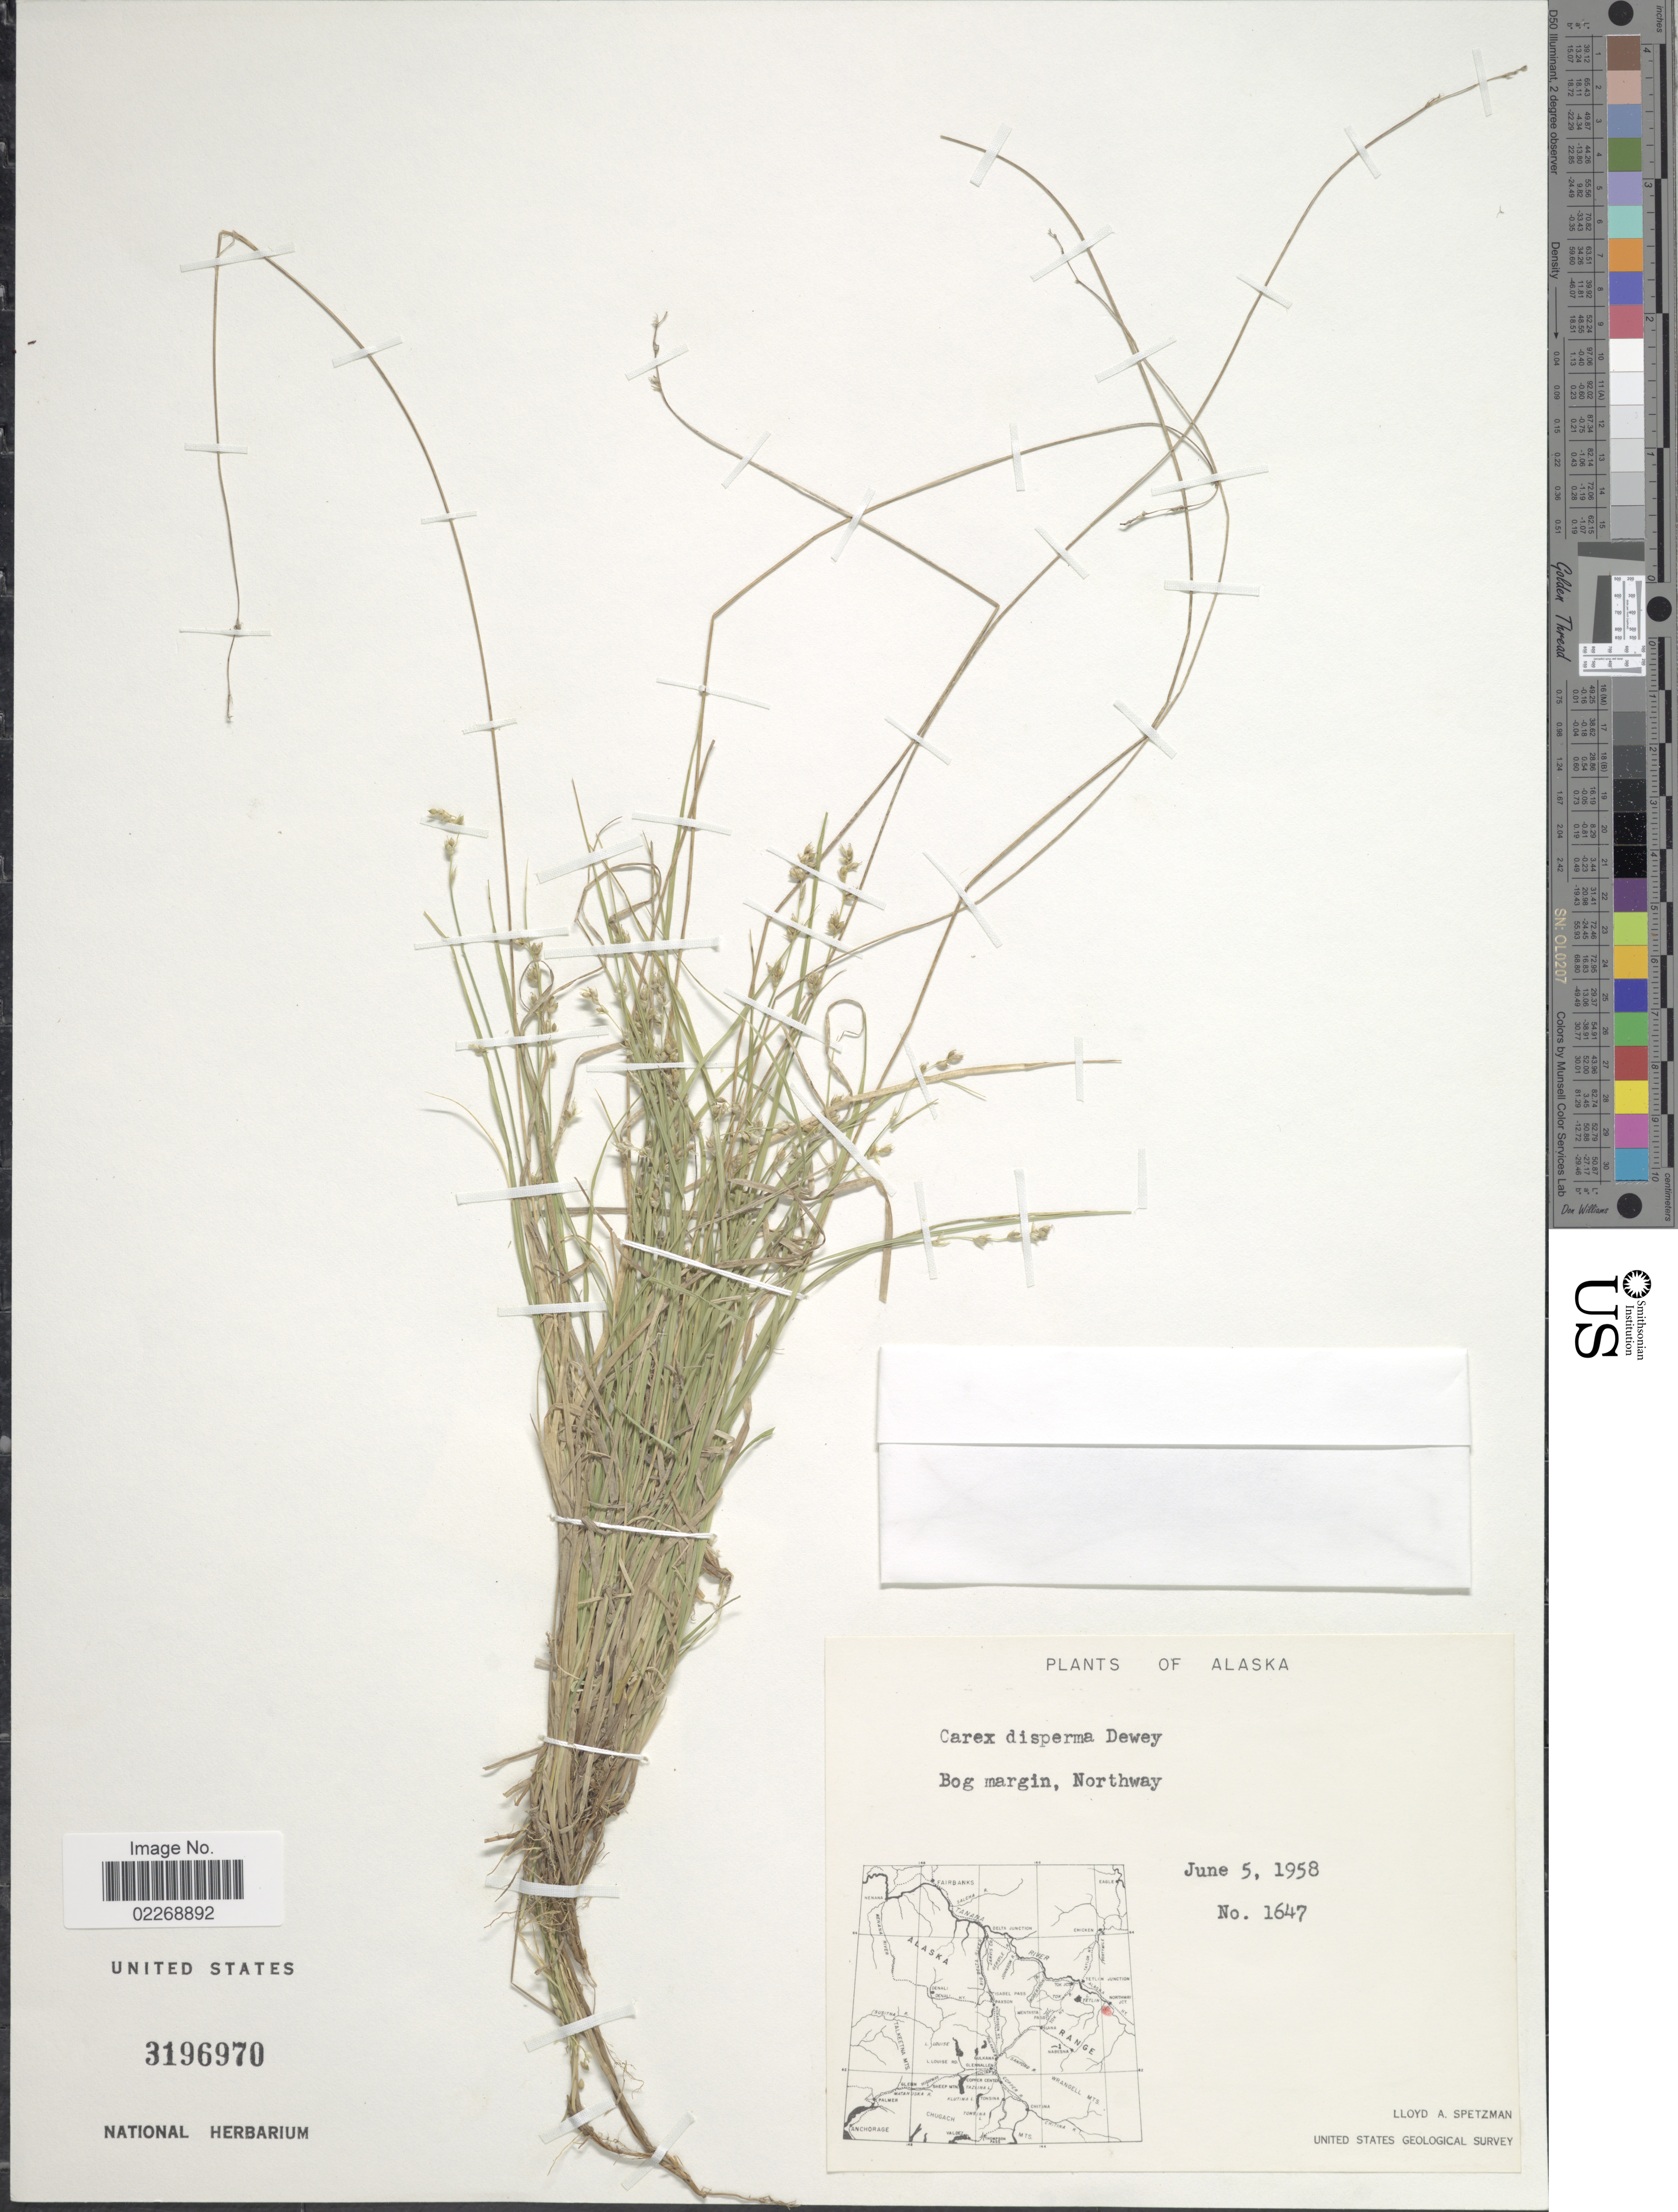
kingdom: Plantae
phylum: Tracheophyta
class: Liliopsida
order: Poales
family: Cyperaceae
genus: Carex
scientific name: Carex disperma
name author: Dewey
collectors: L. Spetzman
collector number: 1647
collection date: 1958-06-05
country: United States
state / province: Alaska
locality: Bog margin, Northway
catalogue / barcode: US 3196970